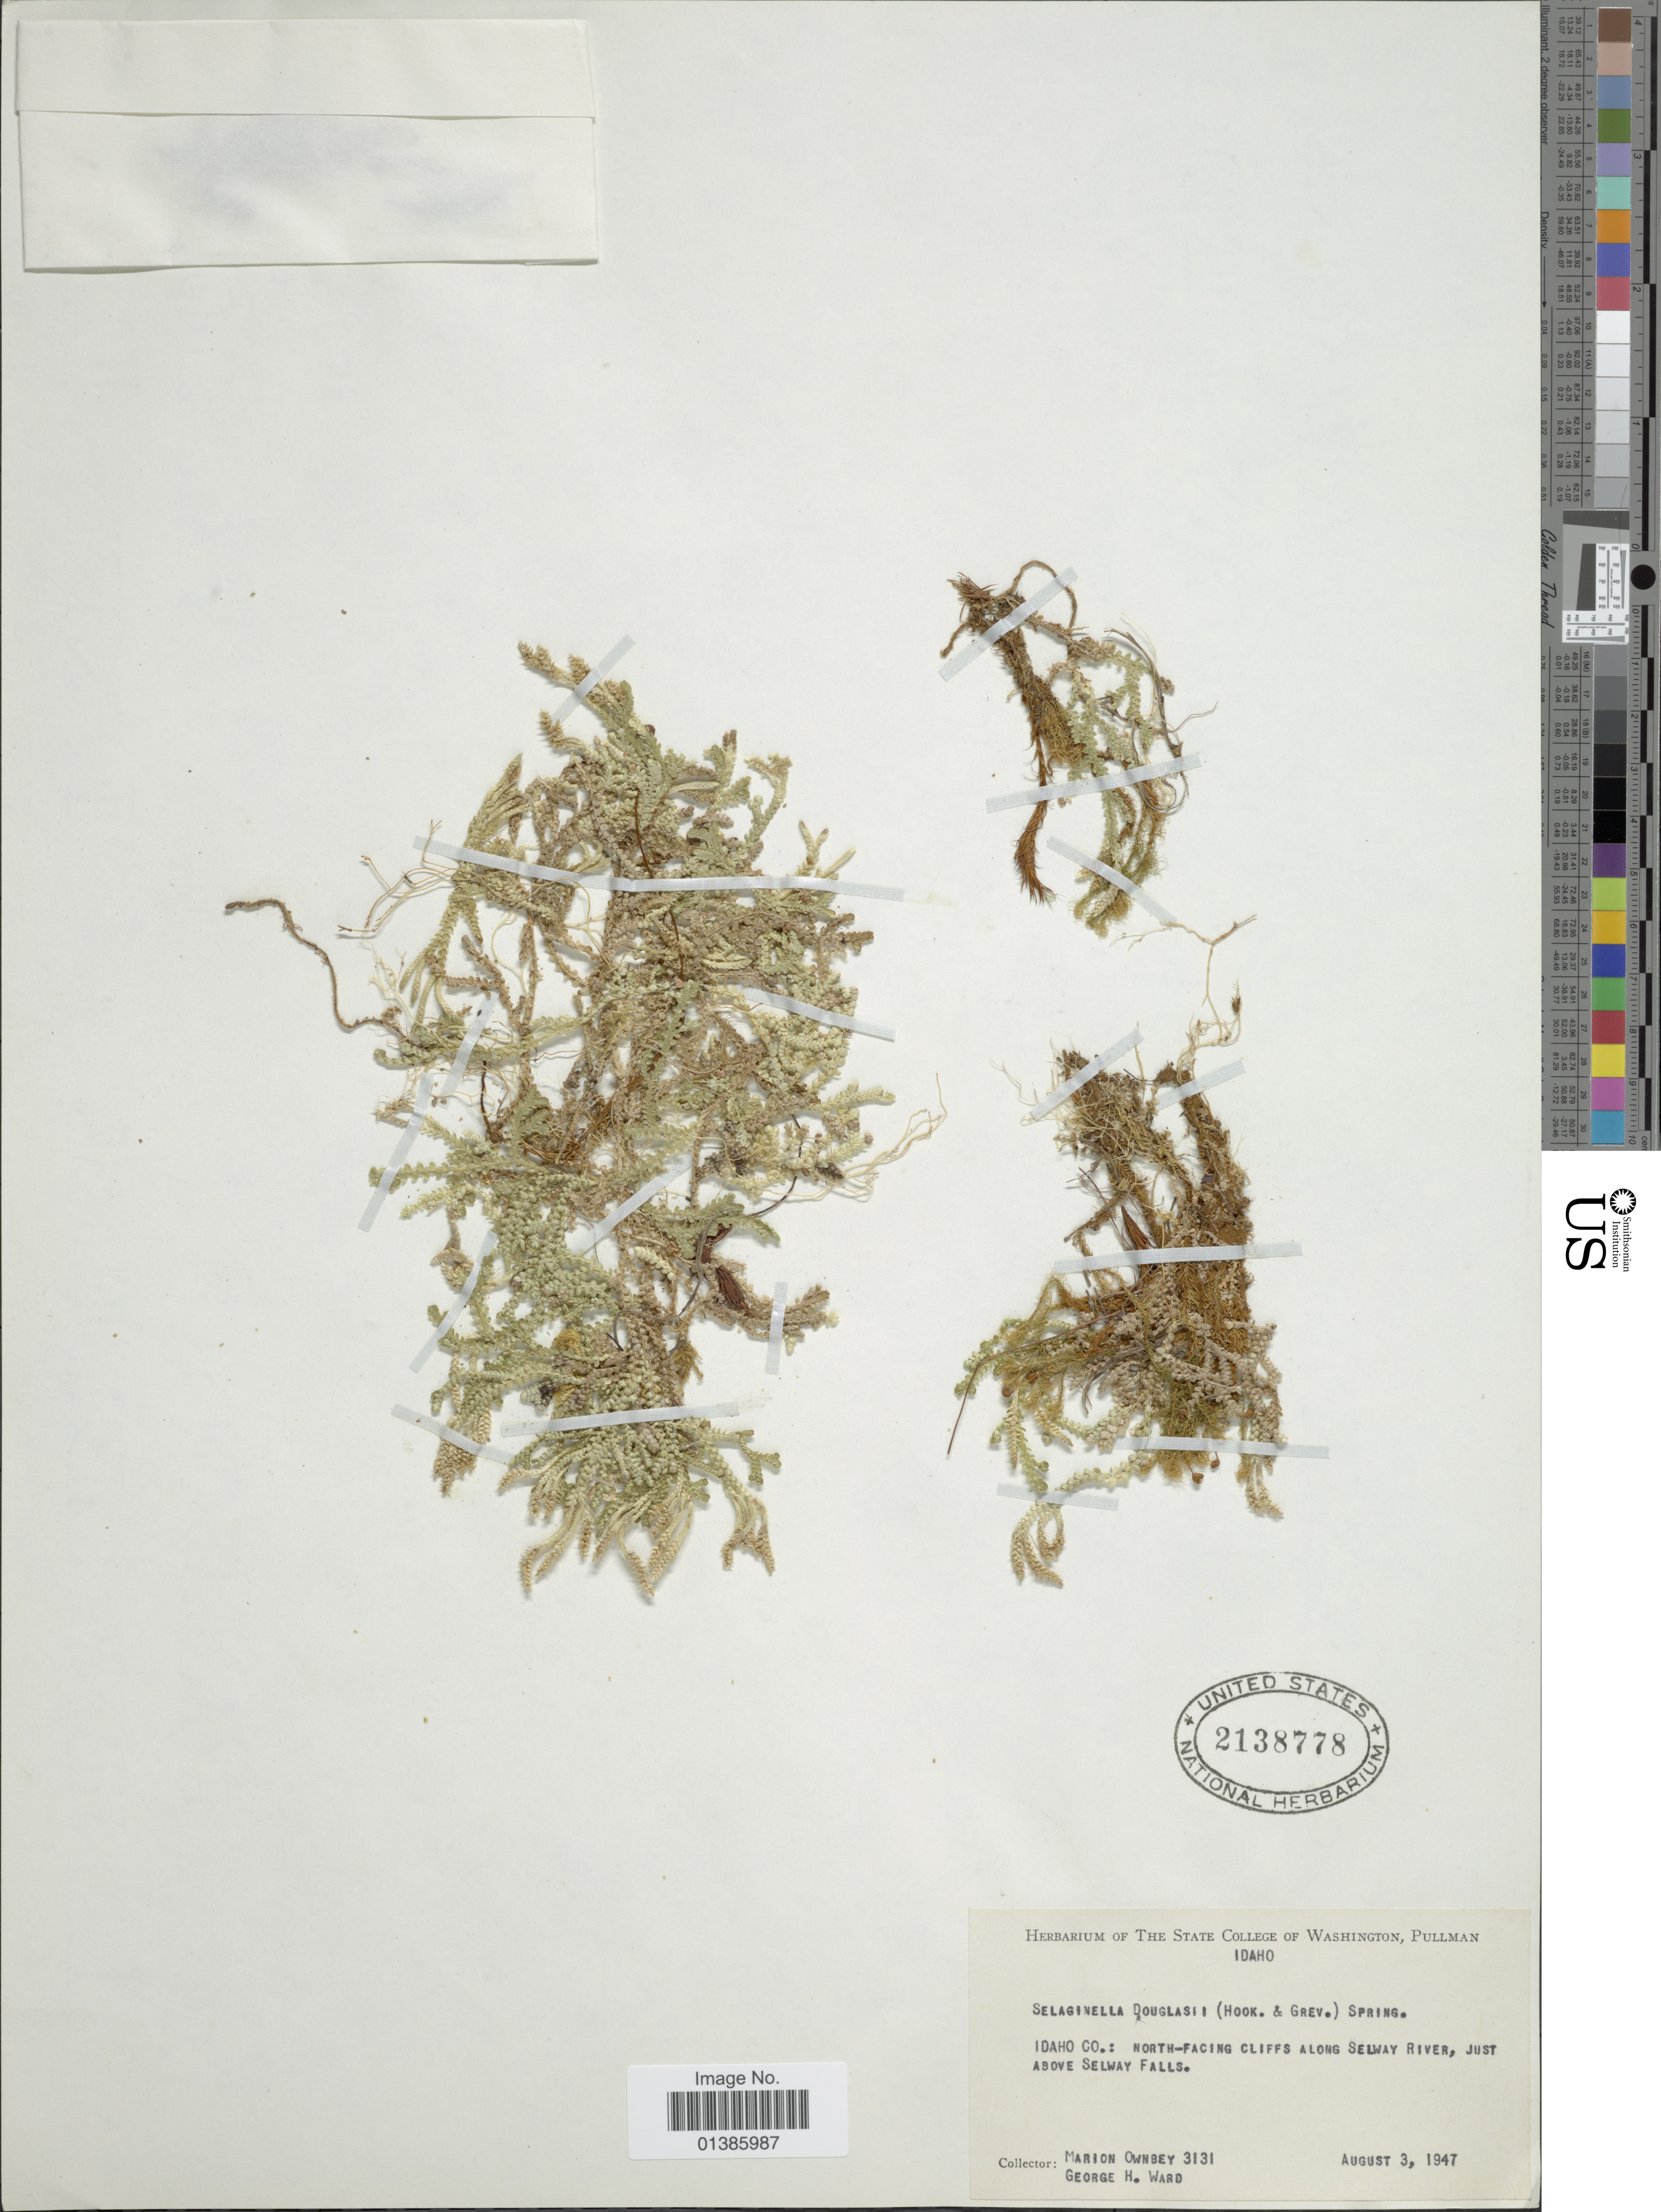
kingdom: Plantae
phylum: Tracheophyta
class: Lycopodiopsida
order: Selaginellales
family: Selaginellaceae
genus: Selaginella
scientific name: Selaginella douglasii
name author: (Hook. & Grev.) Spring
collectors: F. M. Ownbey & G. H. Ward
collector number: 3131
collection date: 1947-08-03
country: United States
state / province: Idaho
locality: North-facing cliffs along Selway River, just above Selway Falls.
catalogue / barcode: US 2138778